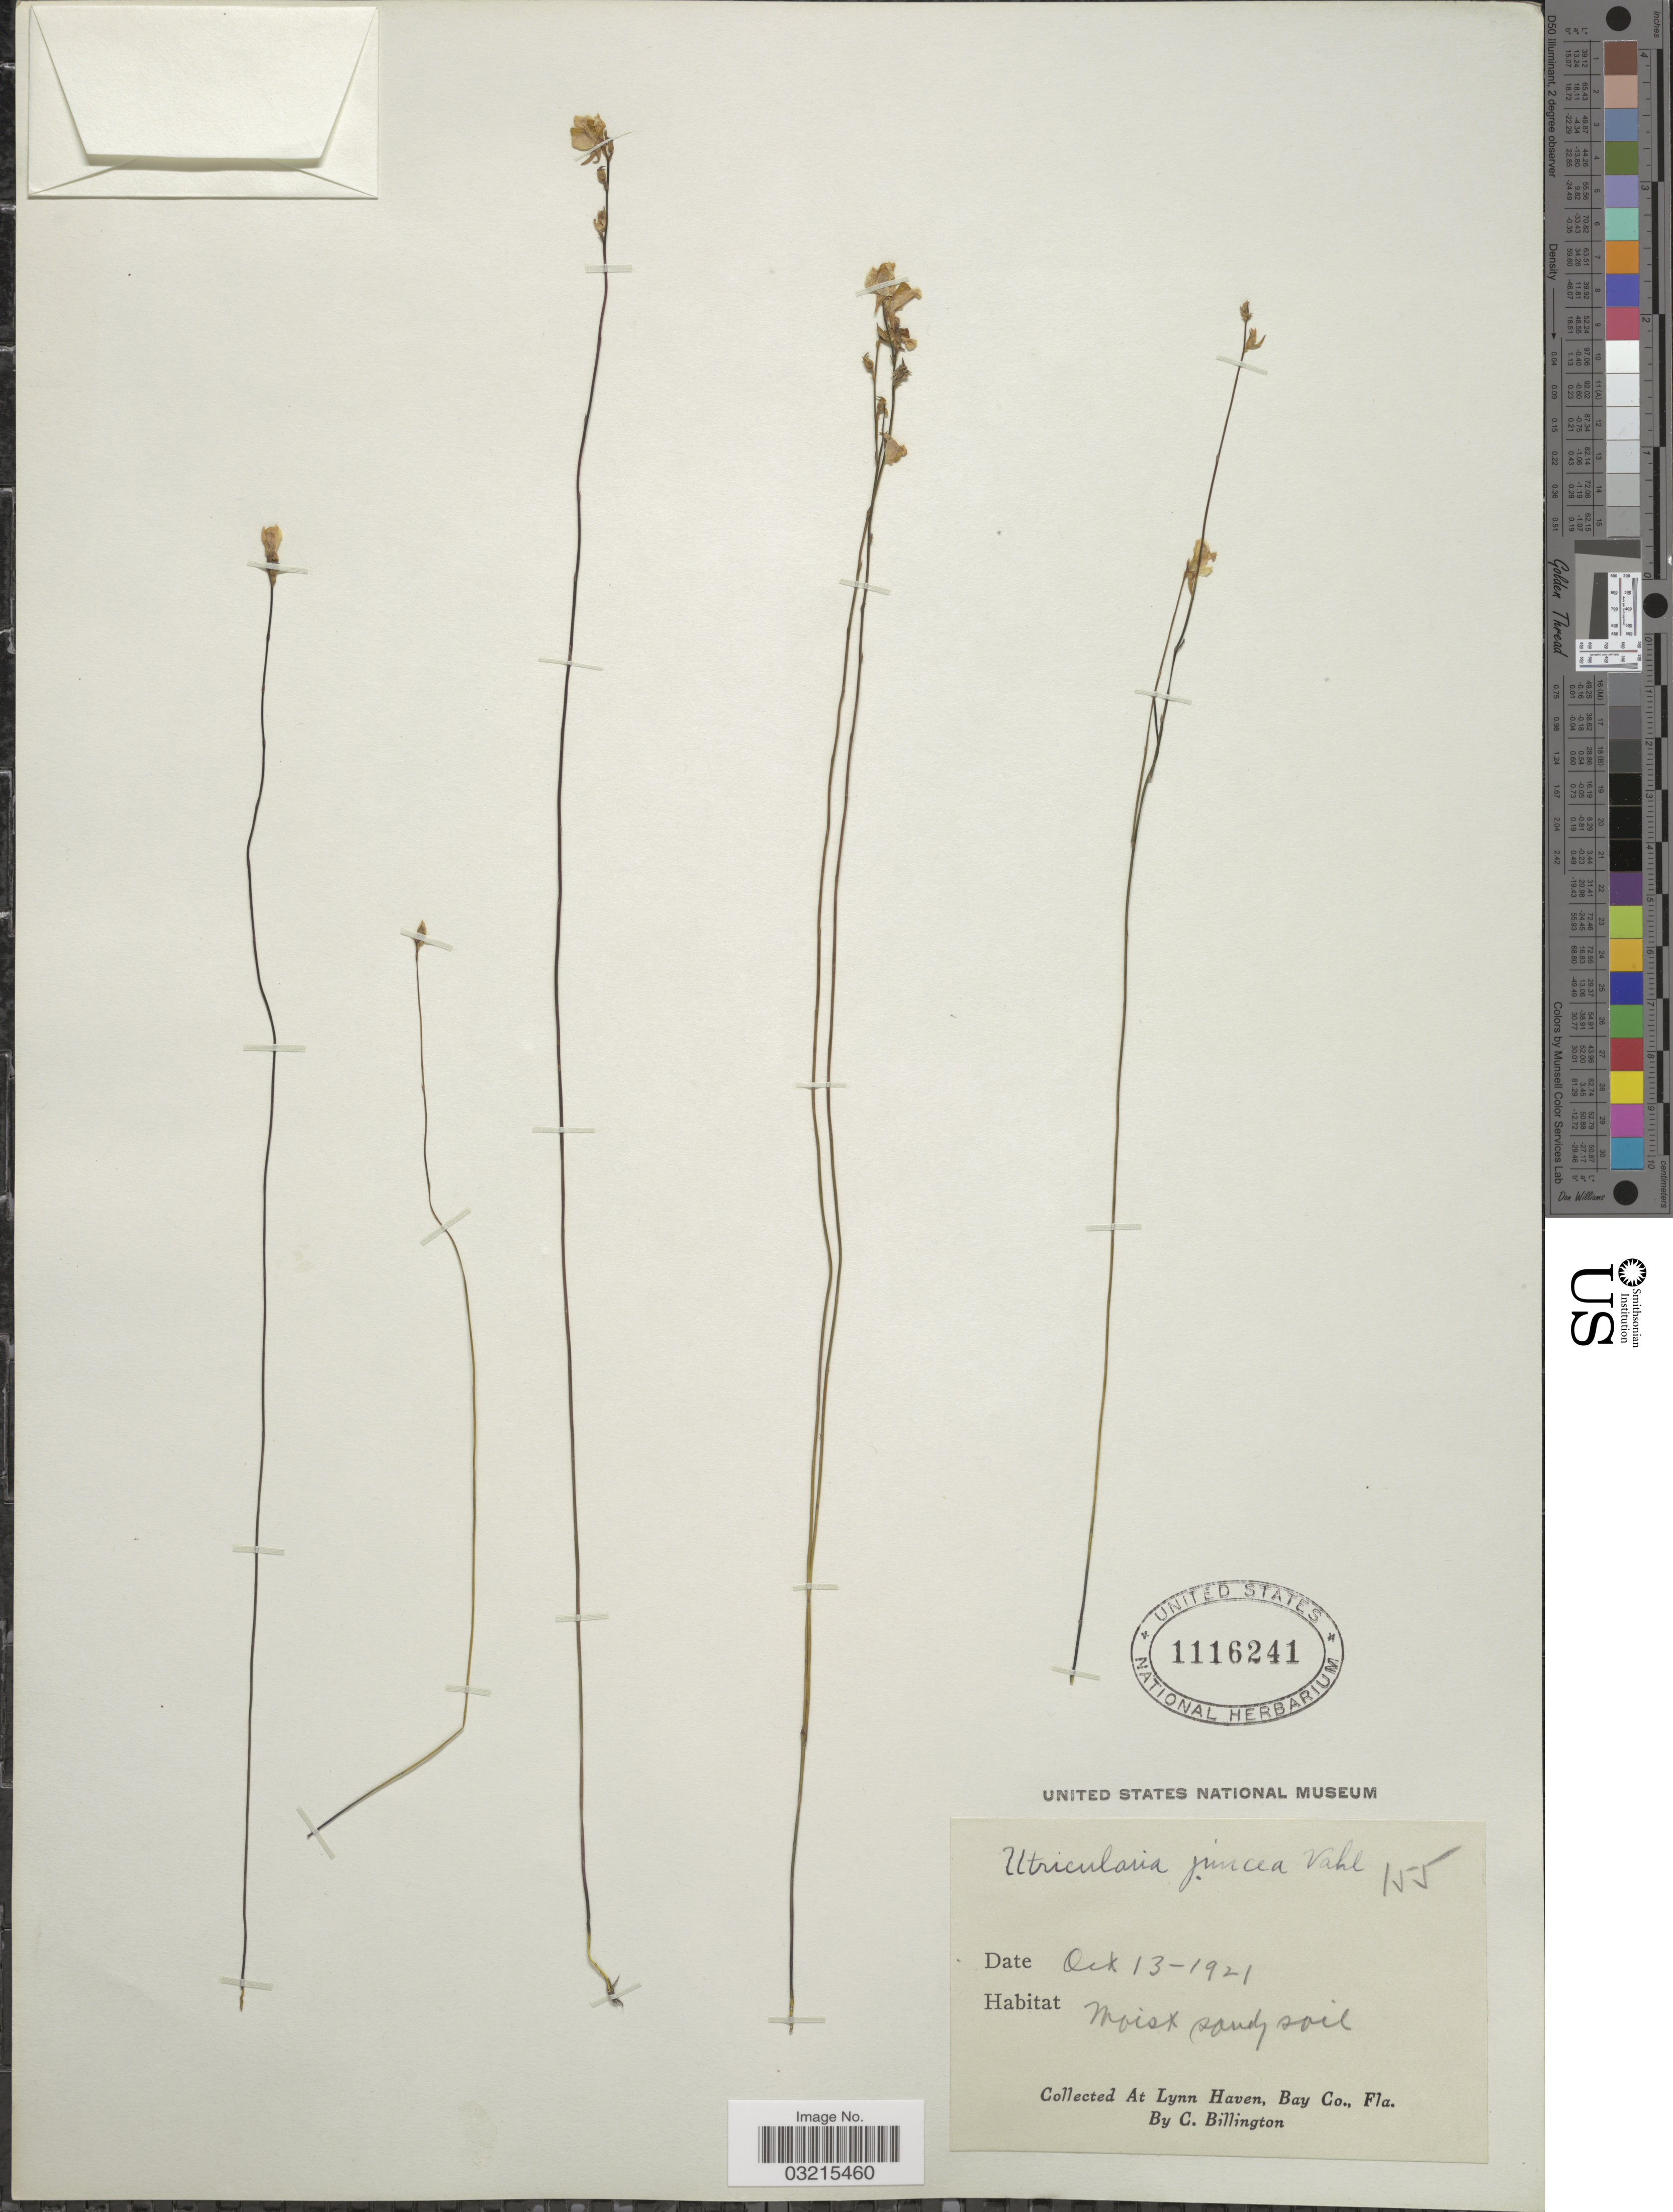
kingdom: Plantae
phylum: Tracheophyta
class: Magnoliopsida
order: Lamiales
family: Lentibulariaceae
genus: Utricularia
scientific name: Utricularia juncea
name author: Vahl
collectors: C. Billington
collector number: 155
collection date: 1921-10-13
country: United States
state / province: Florida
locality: Lynn Haven, Bay Co. Fla.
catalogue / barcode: US 1116241